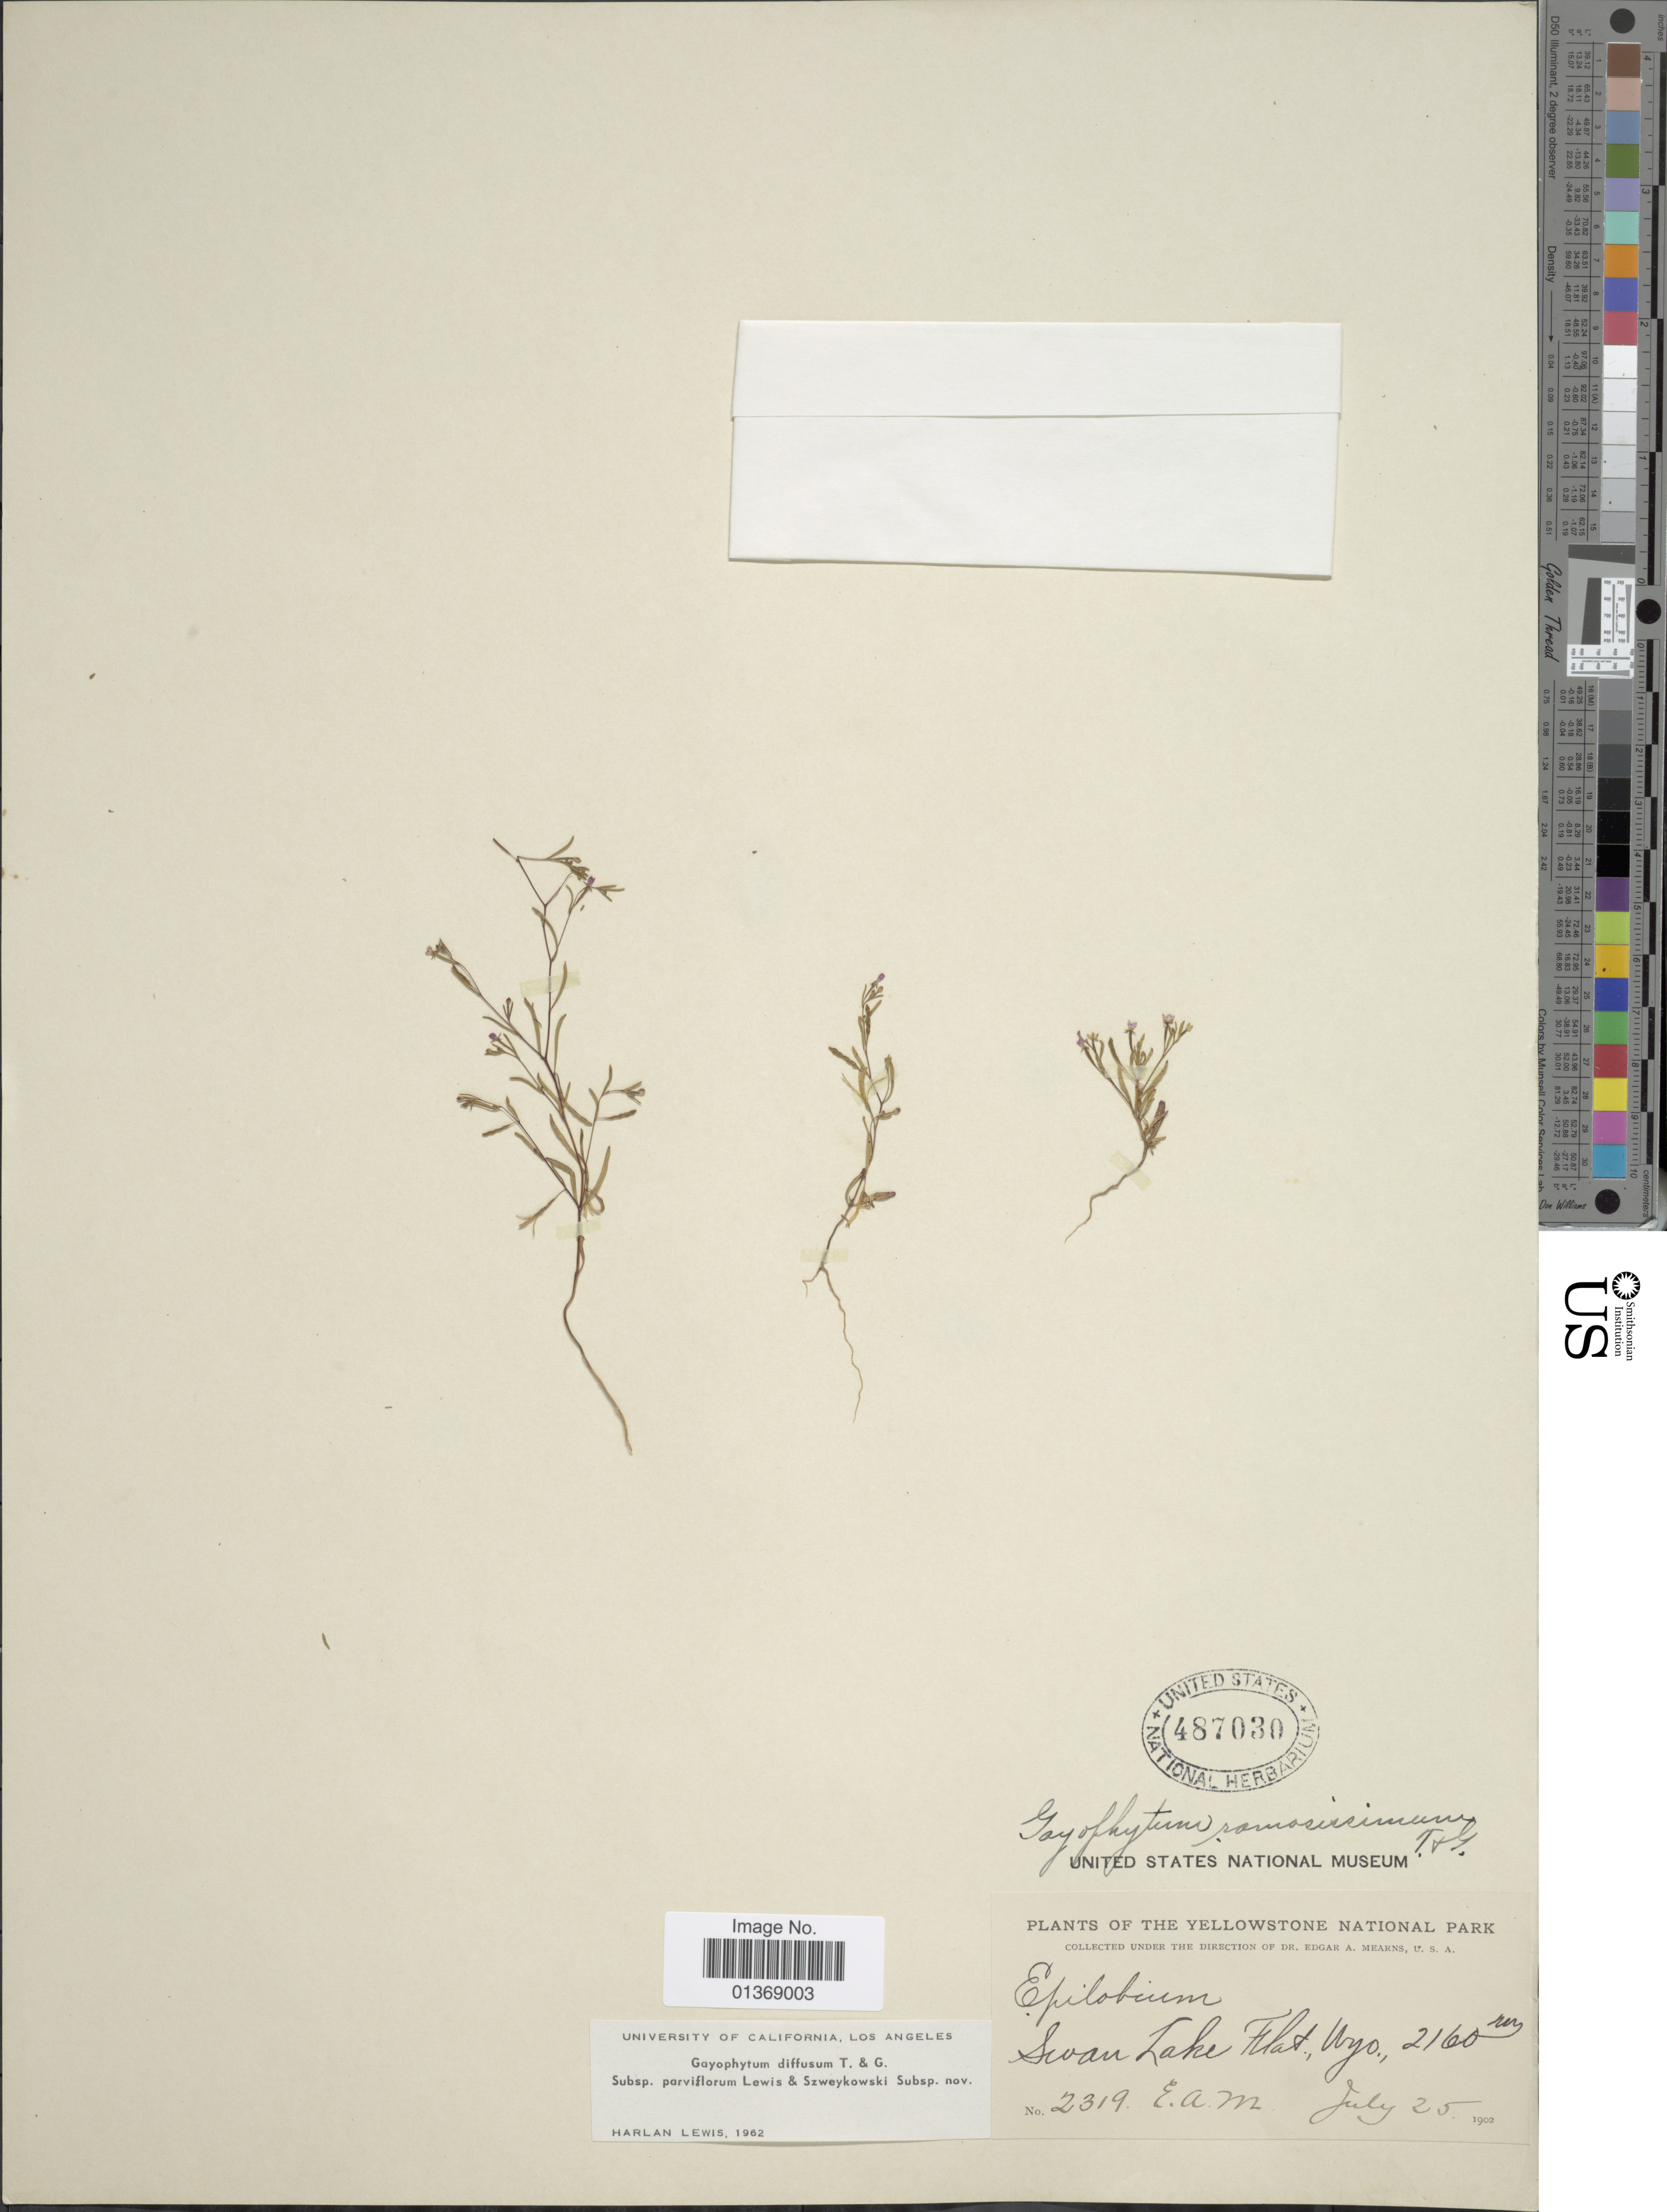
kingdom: Plantae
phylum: Tracheophyta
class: Magnoliopsida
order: Myrtales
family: Onagraceae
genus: Gayophytum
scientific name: Gayophytum diffusum subsp. parviflorum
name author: F. H. Lewis & Szweyk.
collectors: E. A. Mearns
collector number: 2319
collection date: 1902-07-25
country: United States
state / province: Wyoming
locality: Yellowstone National Park, Swan Lake Flat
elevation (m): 2160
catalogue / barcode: US 487030